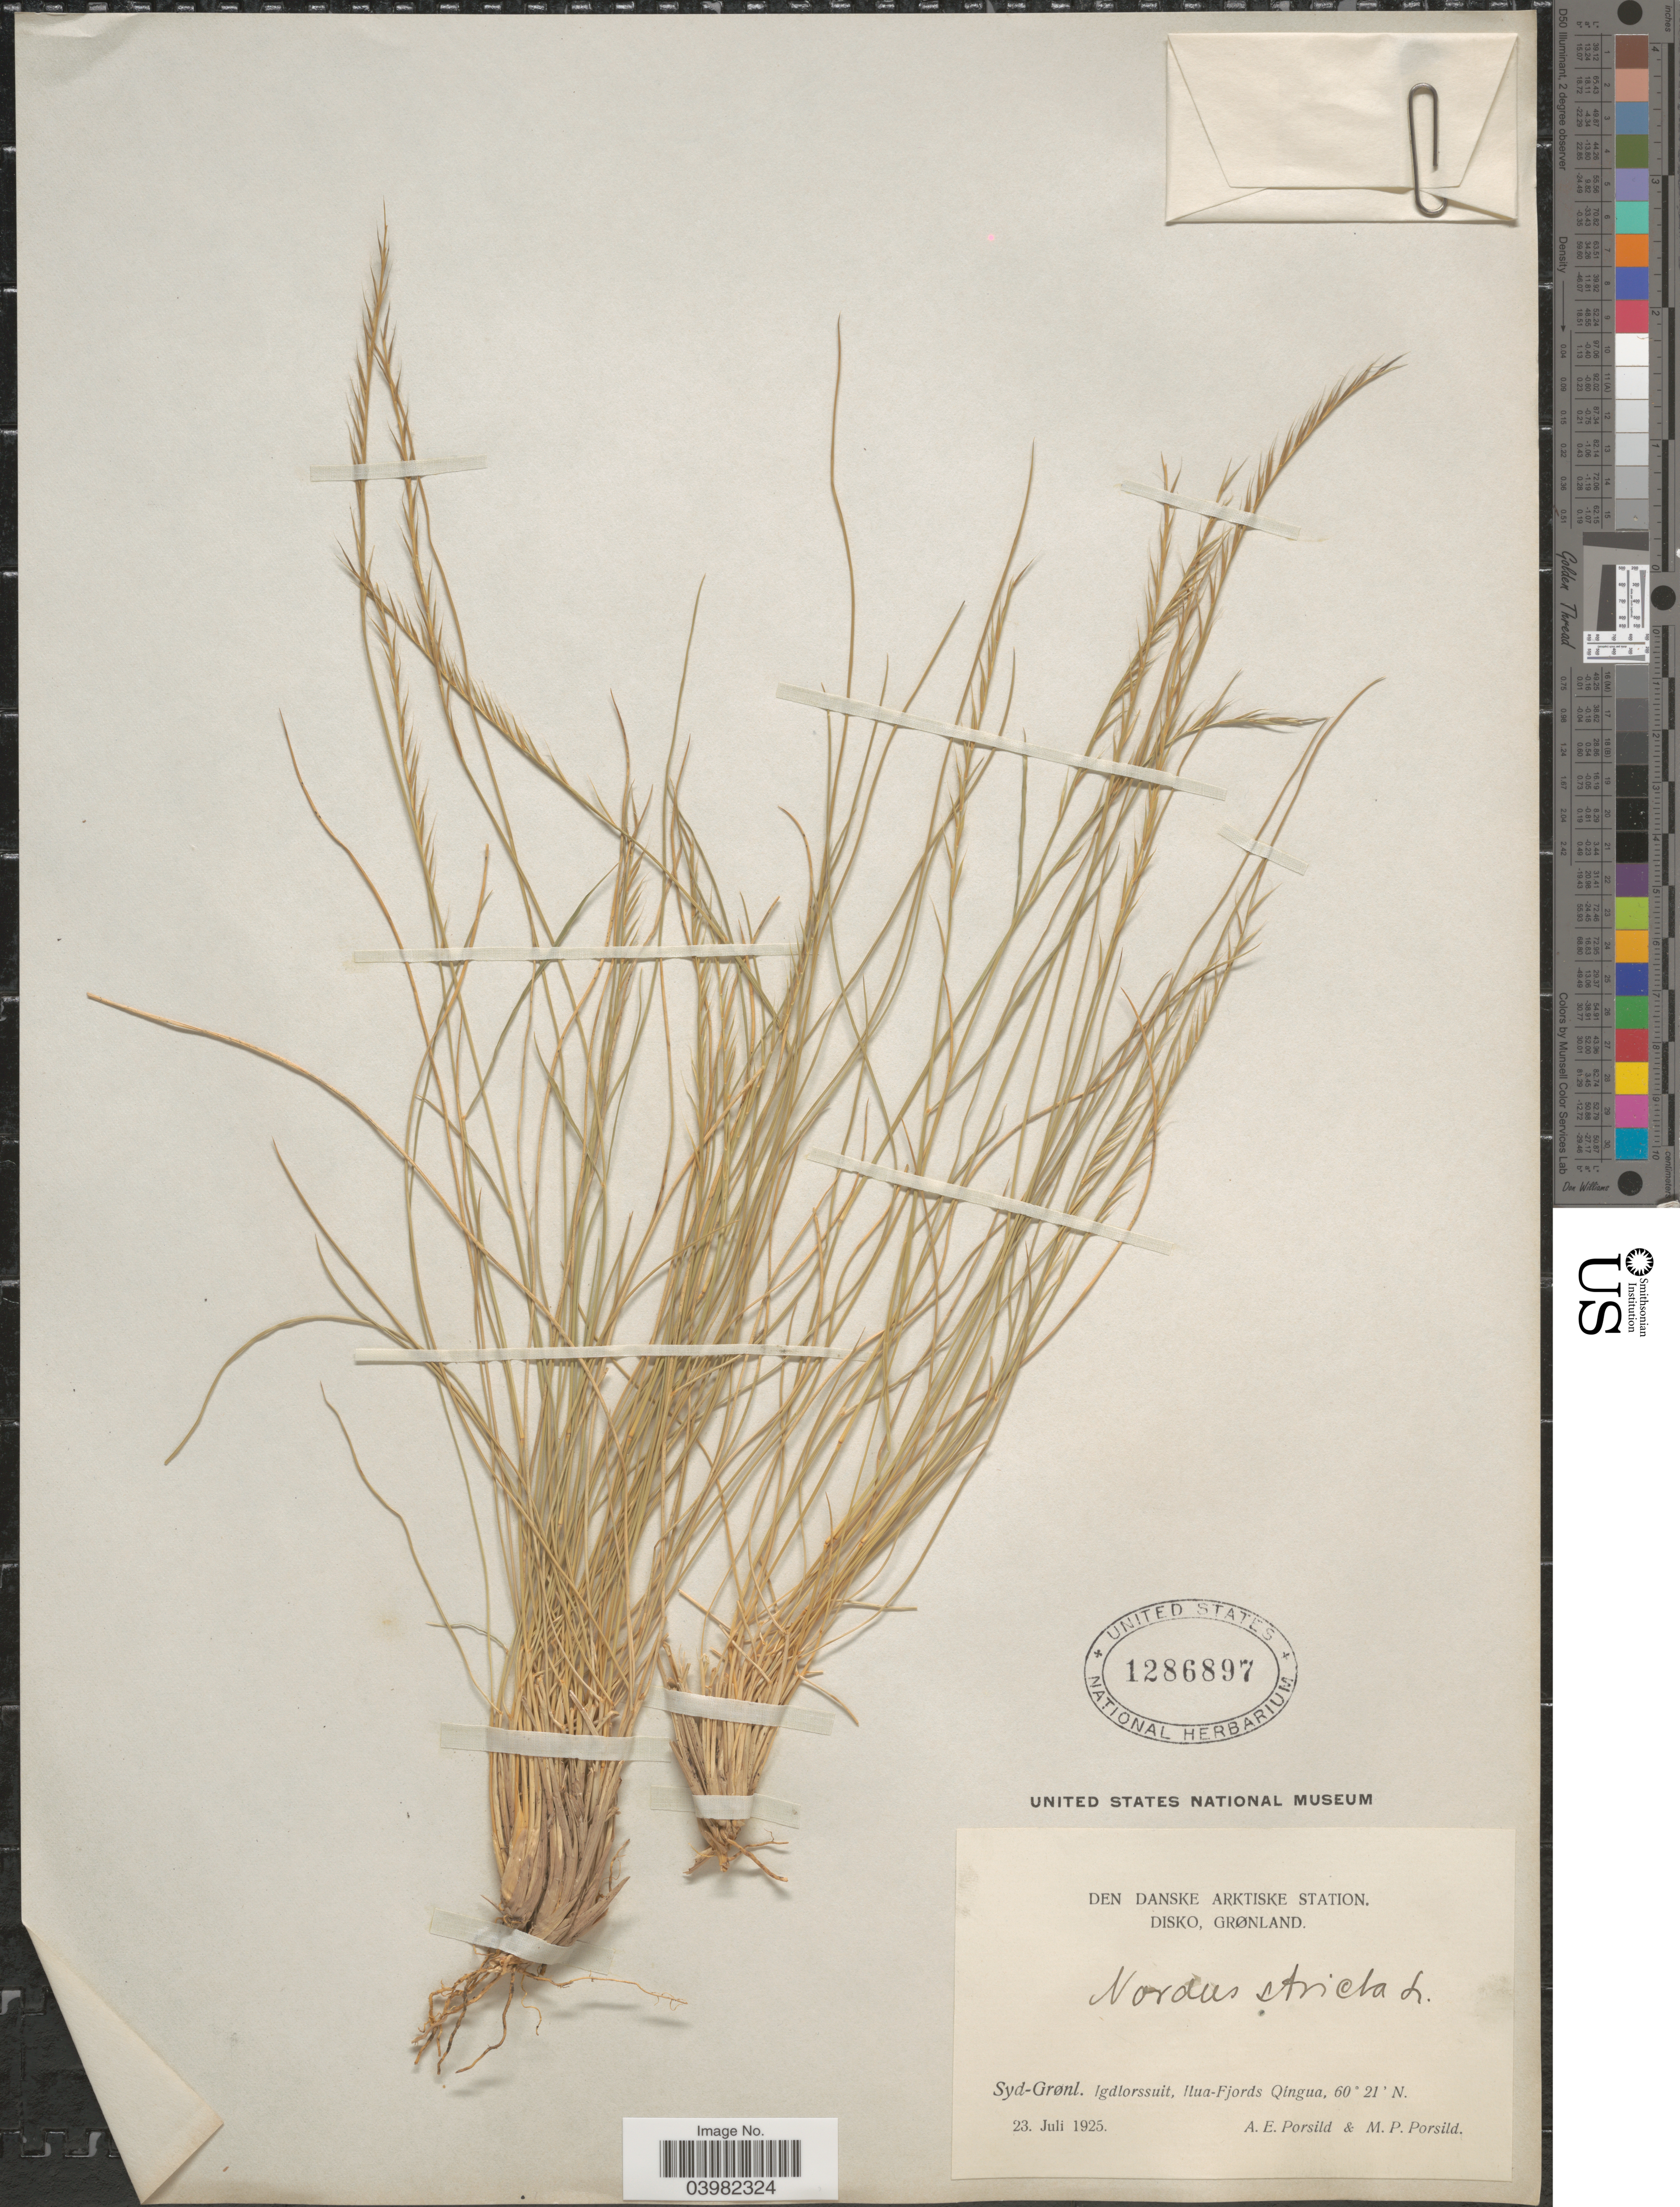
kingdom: Plantae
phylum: Tracheophyta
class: Liliopsida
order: Poales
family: Poaceae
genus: Nardus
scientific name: Nardus stricta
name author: L.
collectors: A. E. Porsild & M. P. Porsild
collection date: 1925-07-23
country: Greenland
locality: Den Danske Arktiske Station. Disko, Grønland. Syd-Grønl. Igdlorssuit, Ilua-Fjords Qíngua.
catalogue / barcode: US 1286897